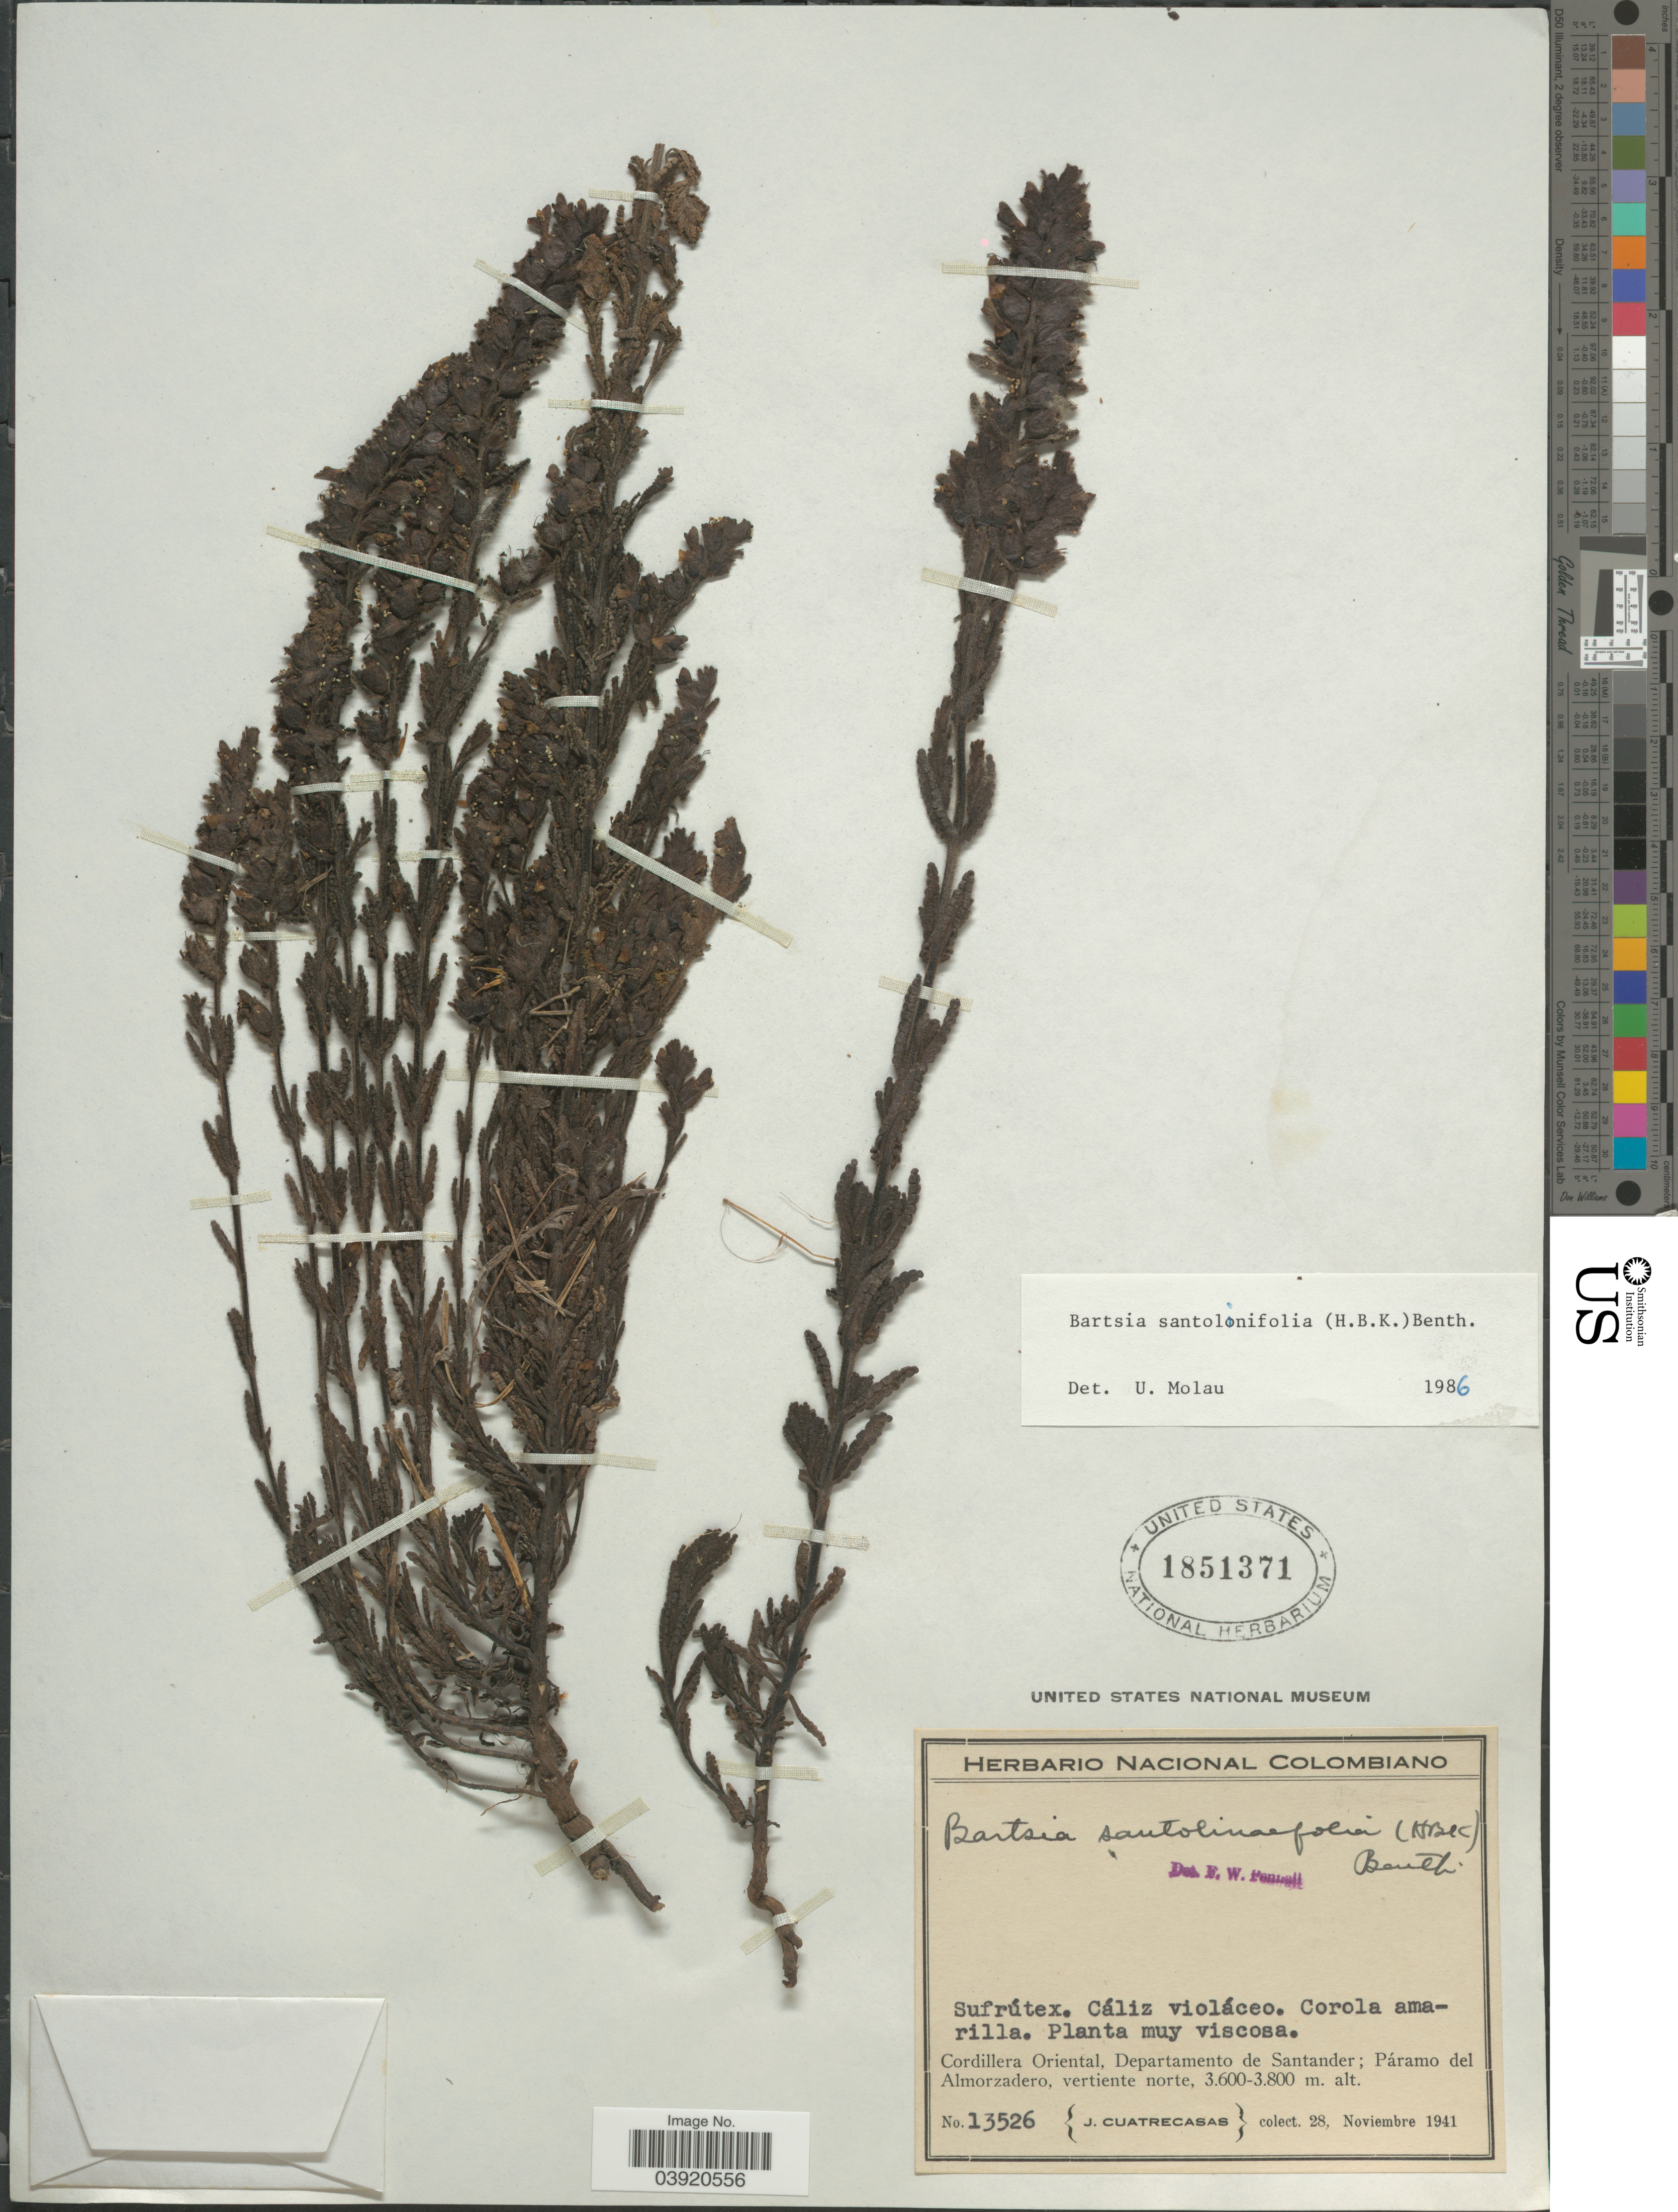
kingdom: Plantae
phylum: Tracheophyta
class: Magnoliopsida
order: Lamiales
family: Orobanchaceae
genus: Bartsia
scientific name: Bartsia santolinifolia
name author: (Kunth) Benth.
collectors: J. Cuatrecasas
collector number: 13526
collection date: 1941-11-28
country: Colombia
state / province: Santander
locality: Cordillera Oriental, Departamento de Santander; Páramo del Almorzadero, vertiente norte.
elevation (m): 3600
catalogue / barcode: US 1851371